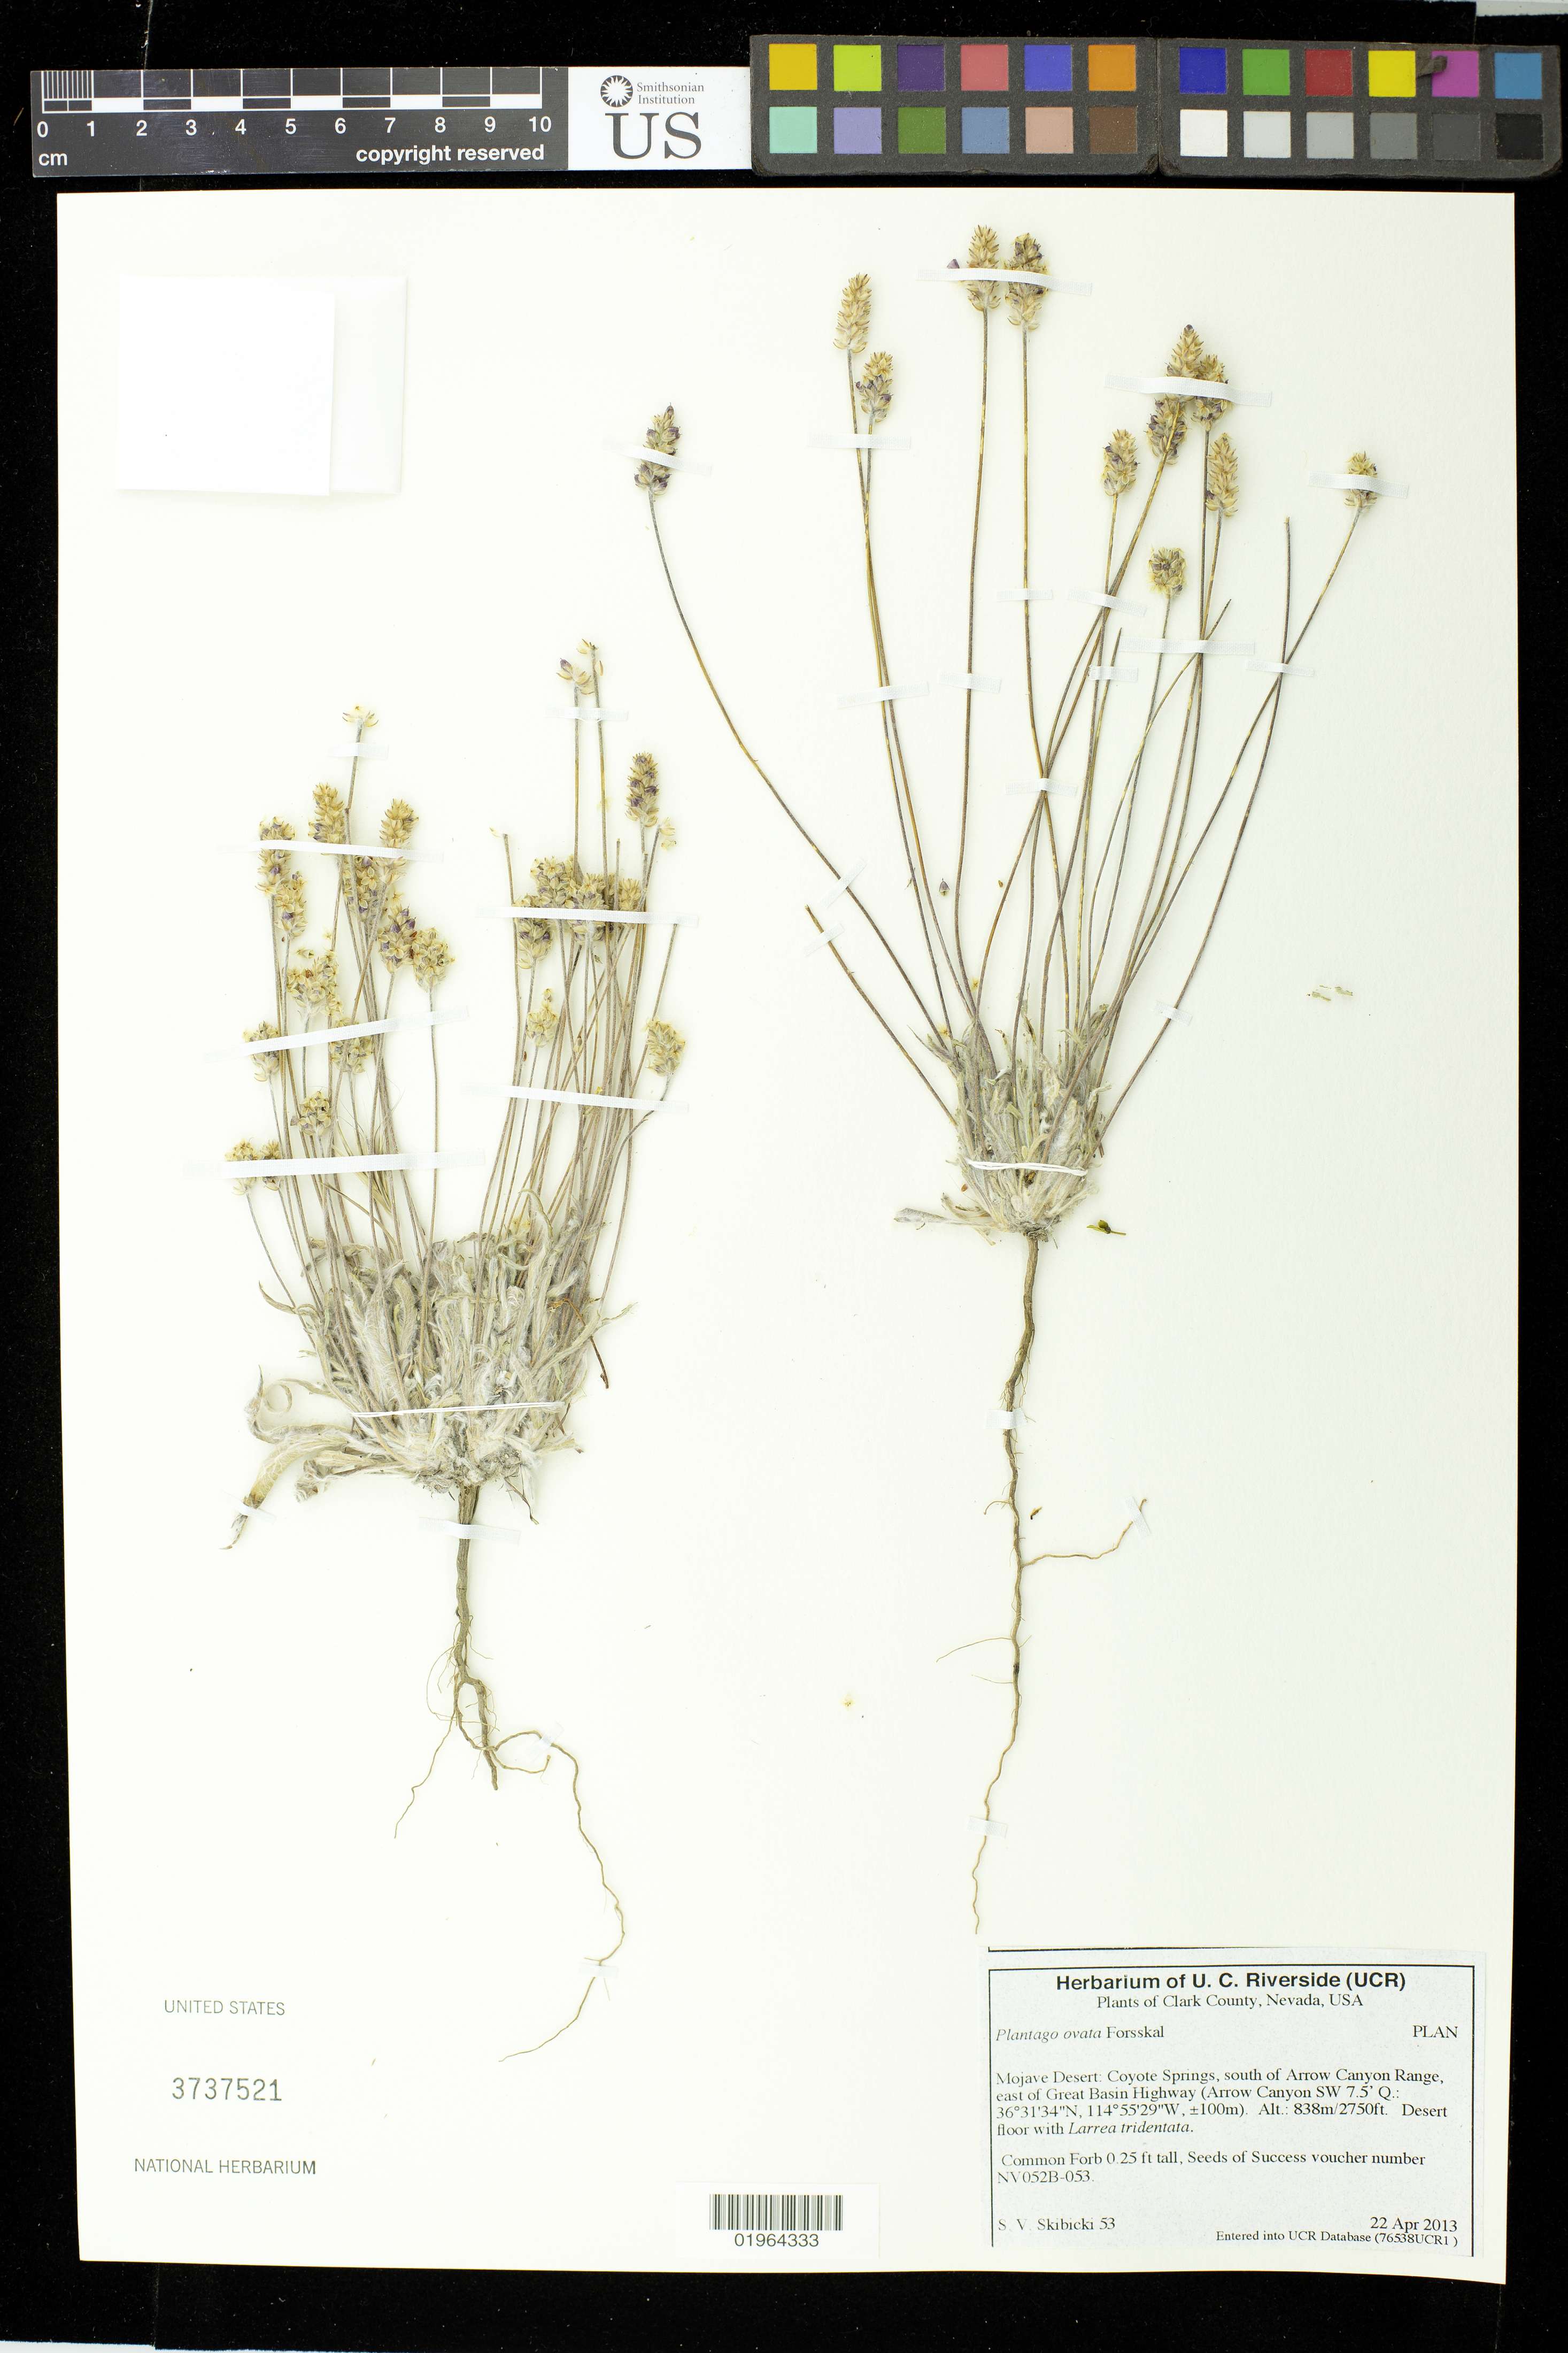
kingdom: Plantae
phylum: Tracheophyta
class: Magnoliopsida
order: Lamiales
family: Plantaginaceae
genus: Plantago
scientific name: Plantago ovata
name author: Forssk.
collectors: S. Skibicki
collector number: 53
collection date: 2013-04-21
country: United States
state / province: Nevada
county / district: Clark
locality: Mojave Desert, Coyote Springs, south of Arrow Canyon Range, east of Great Basin Hwy (Arrow Canyon)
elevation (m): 838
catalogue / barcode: US 3737521